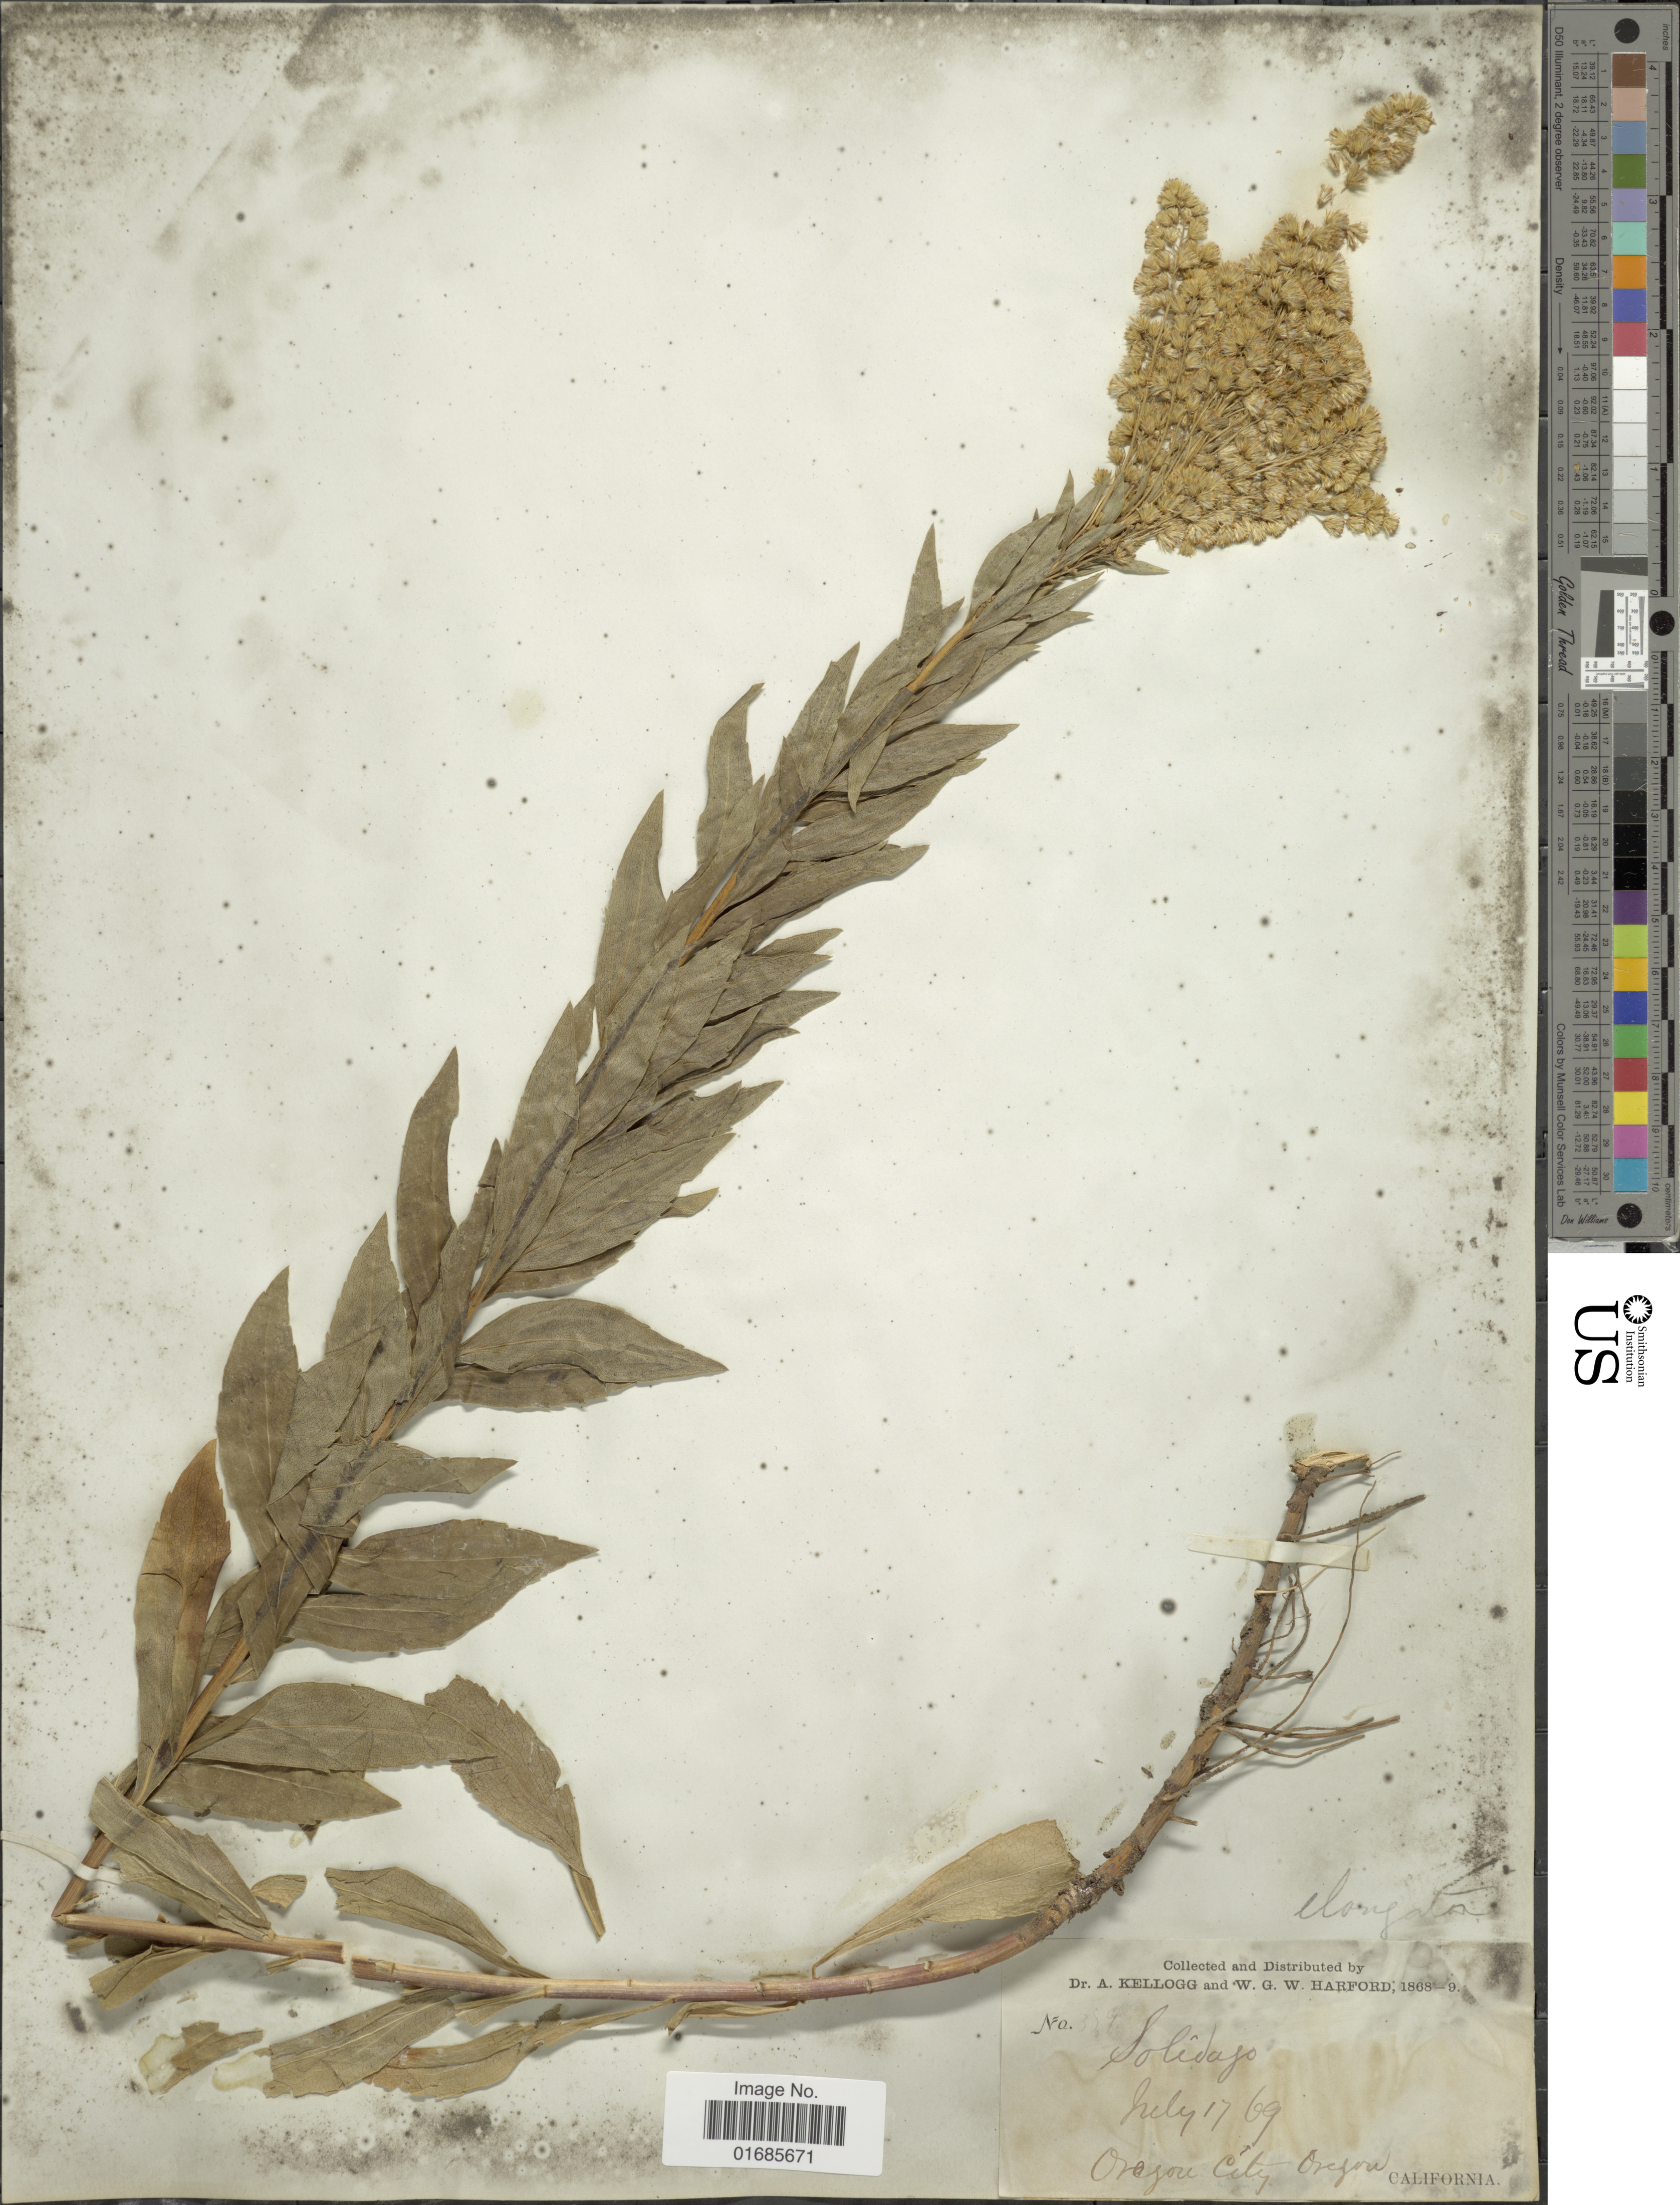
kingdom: Plantae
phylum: Tracheophyta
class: Magnoliopsida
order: Asterales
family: Asteraceae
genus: Solidago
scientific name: Solidago canadensis var. salebrosa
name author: (Piper) M.E. Jones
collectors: A. Kellogg & W. G. W. Harford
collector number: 381*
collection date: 1869-07-17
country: United States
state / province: Oregon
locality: Oregon City